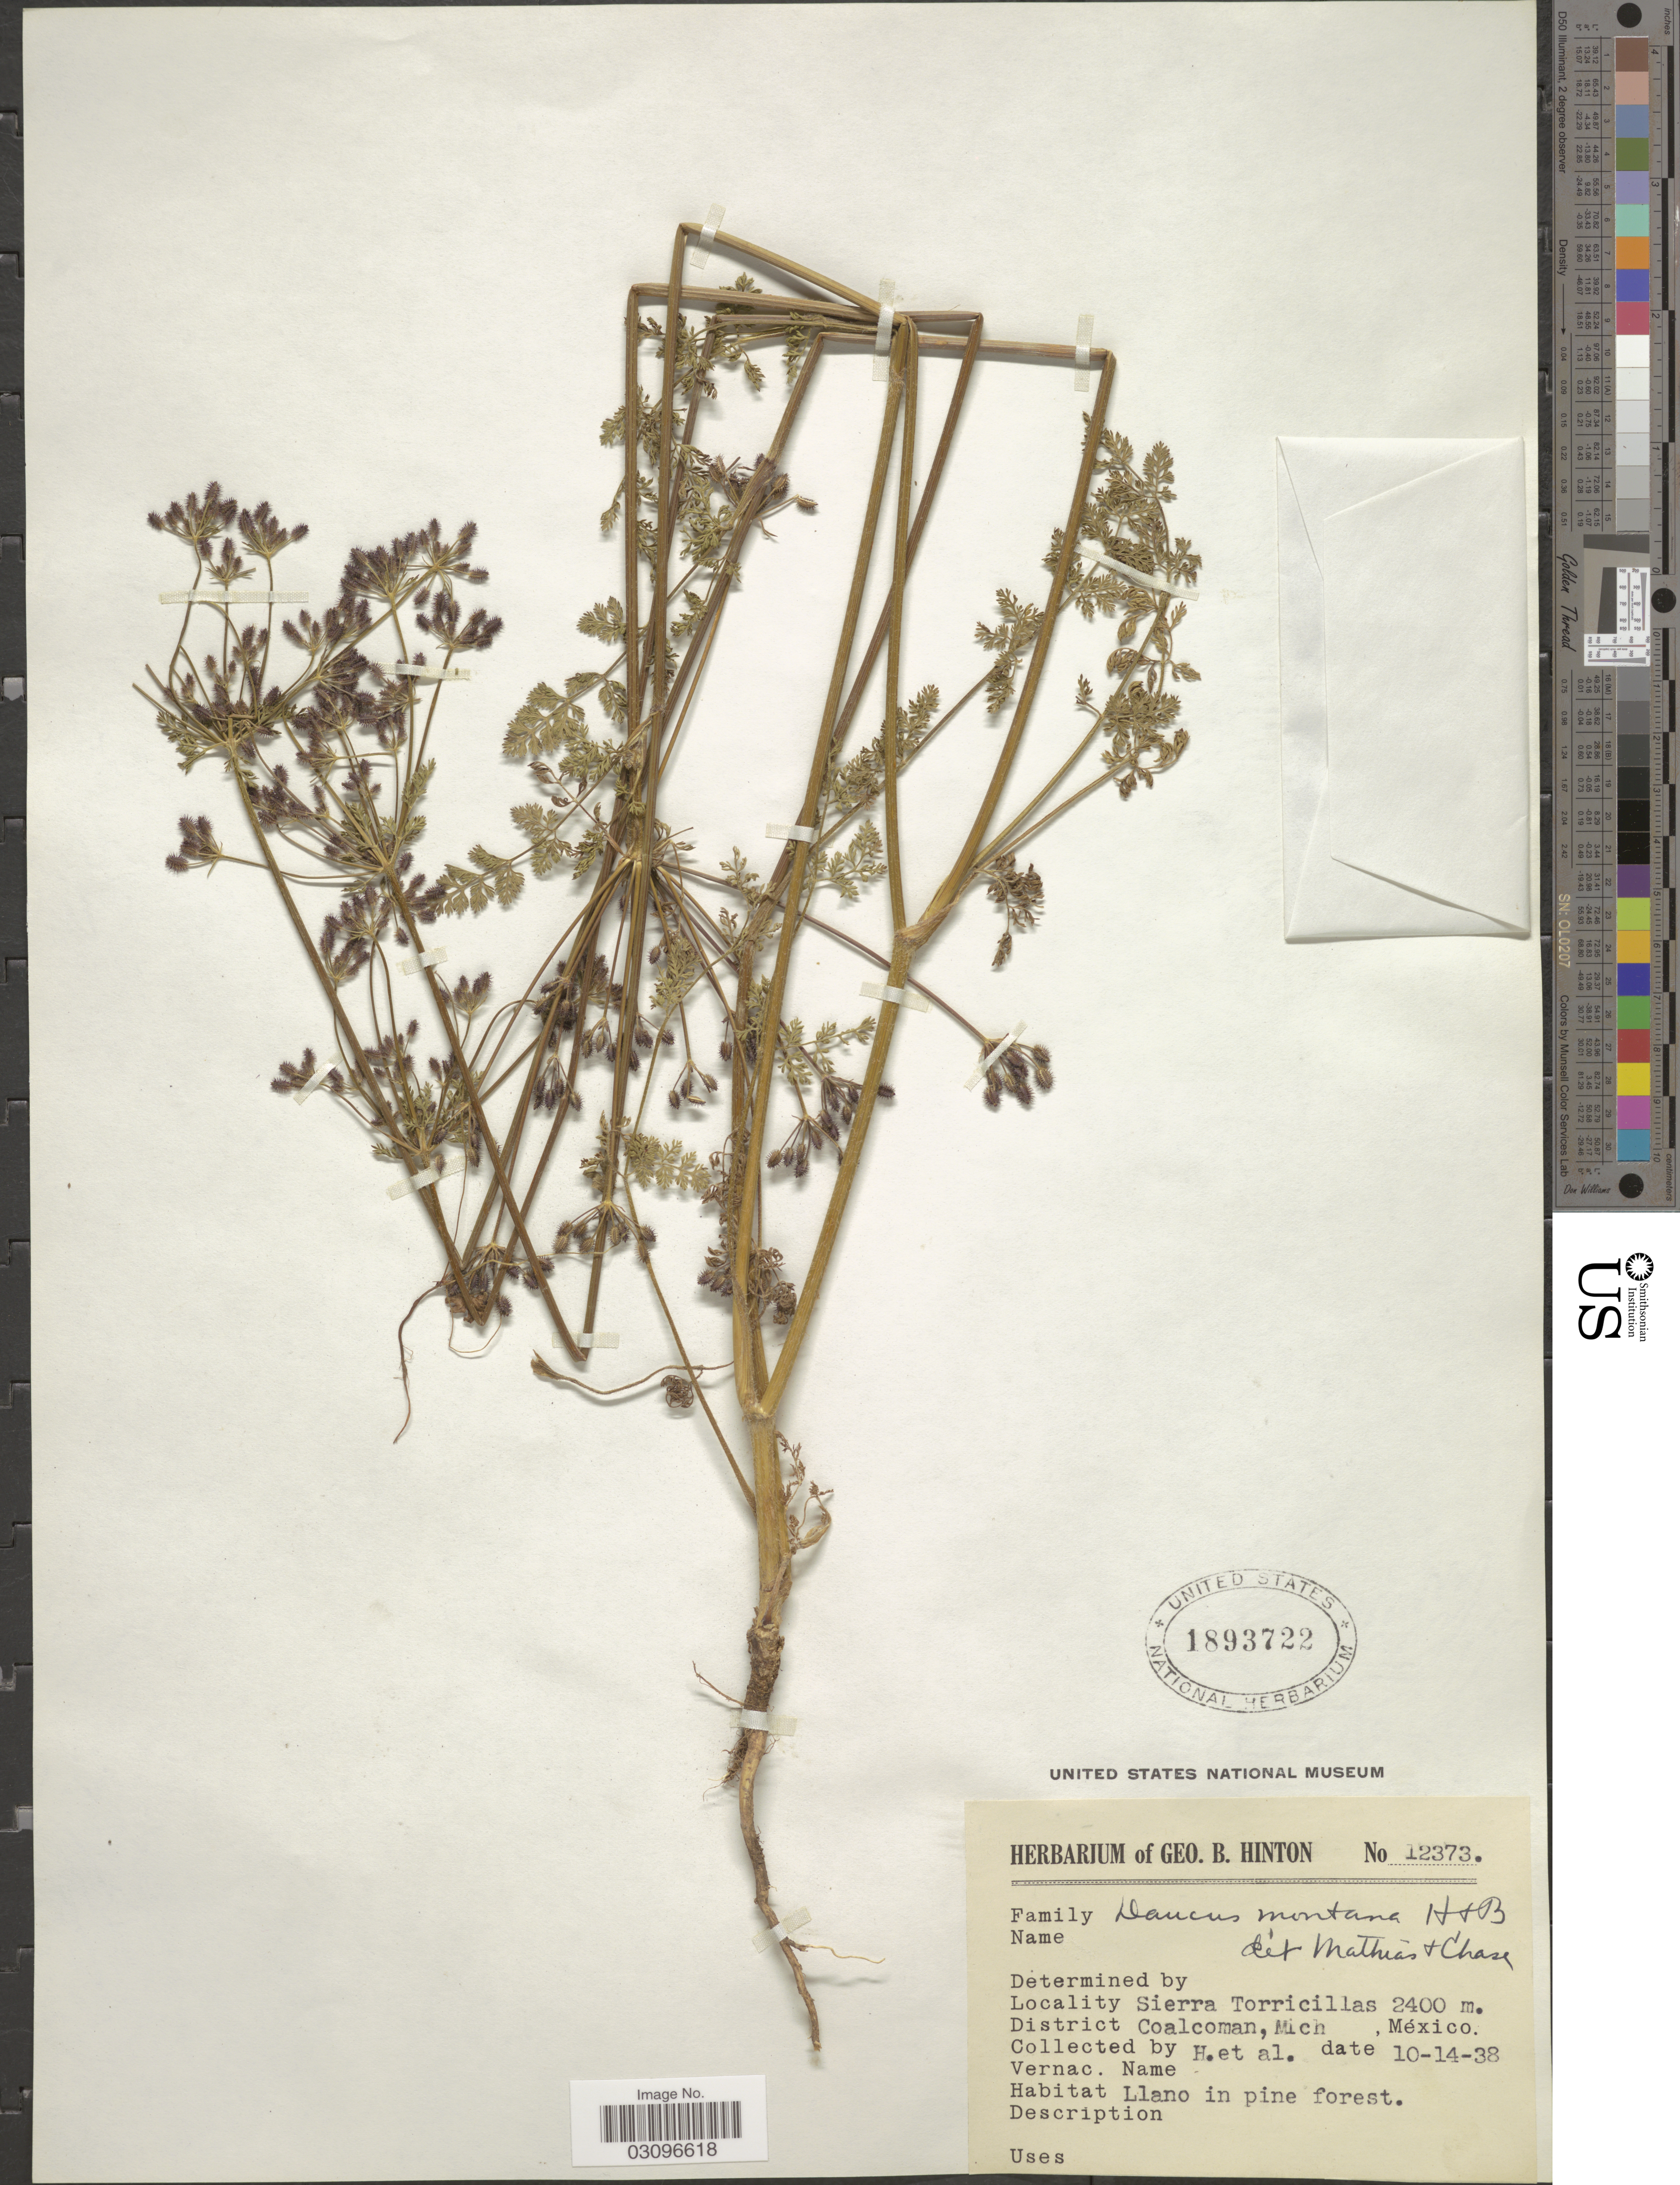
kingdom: Plantae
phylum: Tracheophyta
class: Magnoliopsida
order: Apiales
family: Apiaceae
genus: Daucus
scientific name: Daucus montanus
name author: Humb. & Bonpl. ex Spreng.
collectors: G. B. Hinton & et al.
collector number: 12373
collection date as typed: Transcribed d/m/y: 14/10/38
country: Mexico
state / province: Michoacán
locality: Sierra Torricillas, District Coalcoman.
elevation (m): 2400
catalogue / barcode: US 1893722